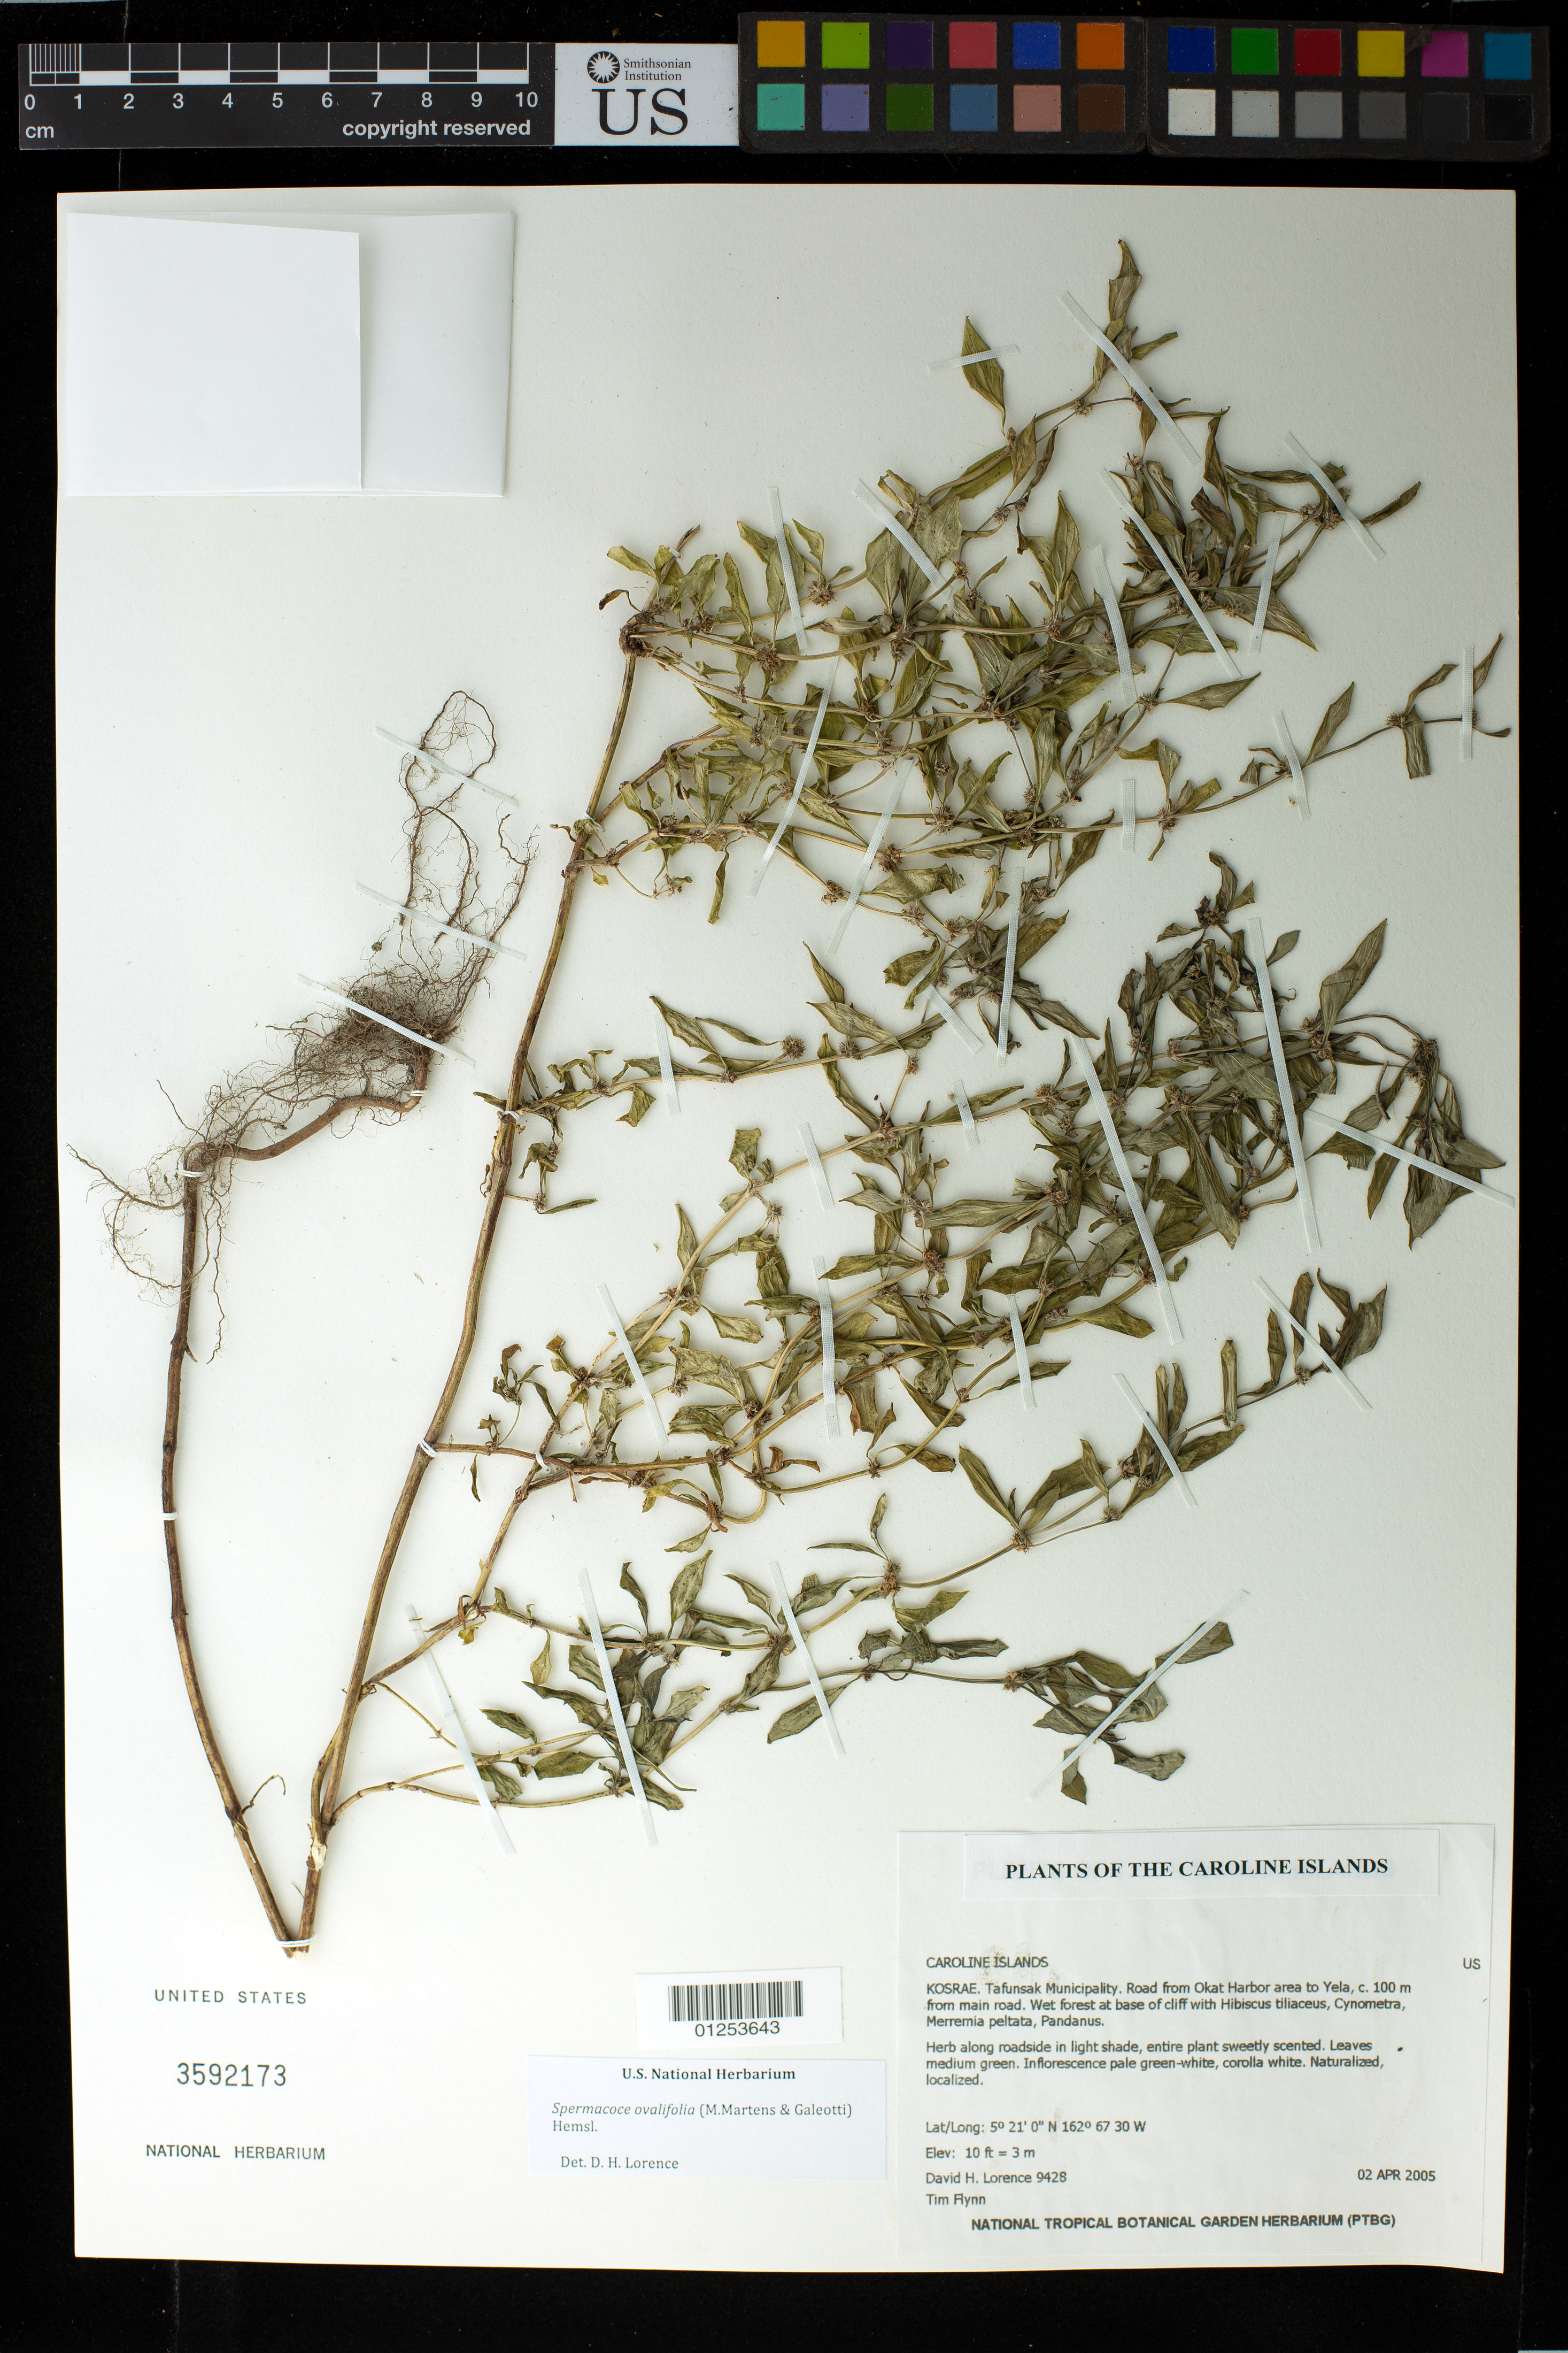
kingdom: Plantae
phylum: Tracheophyta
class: Magnoliopsida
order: Gentianales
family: Rubiaceae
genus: Spermacoce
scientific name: Spermacoce ovalifolia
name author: (M. Martens & Galeotti) Hemsl.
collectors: D. Lorence & T. Flynn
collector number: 9428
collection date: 2005-04-02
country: Micronesia, Federated States of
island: Kosrae [Kusaie]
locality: Tafunsak Municipality. Road from Okat Harbor are to Yela, 100 m from main road.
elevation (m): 3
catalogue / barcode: US 3592173